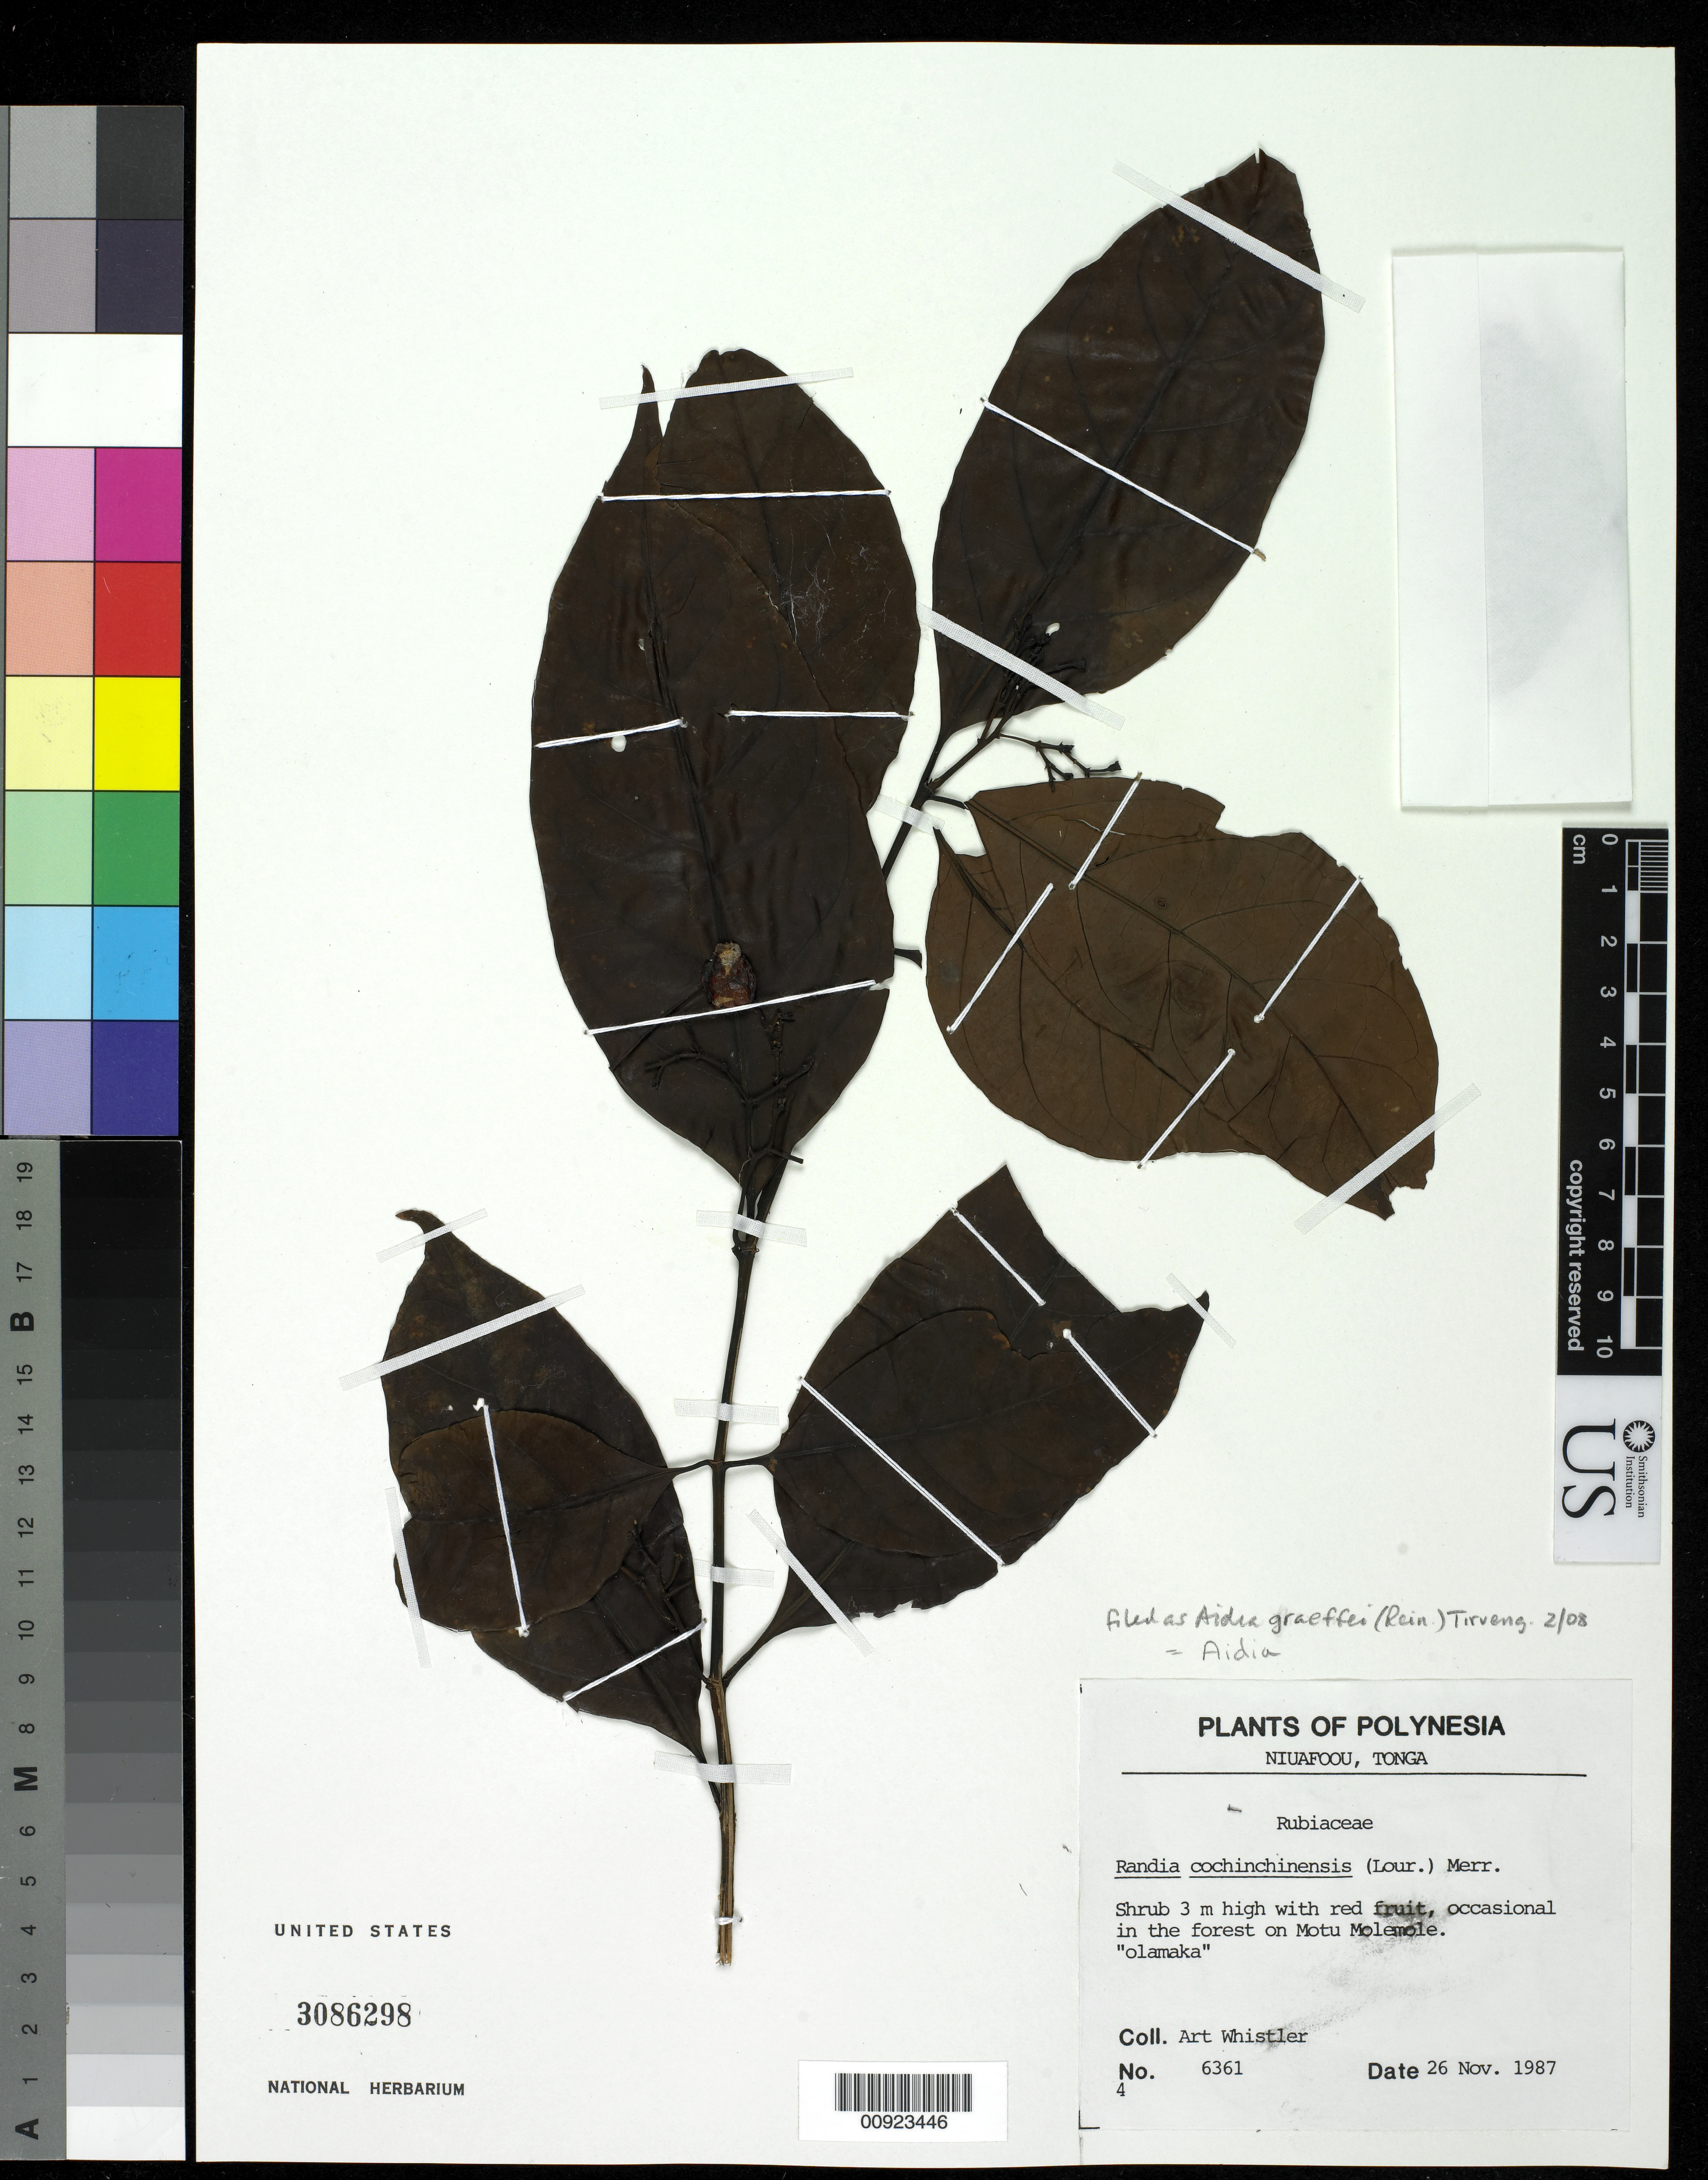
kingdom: Plantae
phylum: Tracheophyta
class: Magnoliopsida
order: Gentianales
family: Rubiaceae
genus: Aidia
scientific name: Aidia graeffei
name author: (Reinecke) Tirveng.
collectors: A. Whistler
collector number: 6361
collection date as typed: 26 Nov 1987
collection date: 1987-11-26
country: Tonga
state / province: Tonga Outliers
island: Niuafo'ou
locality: Motu Molemole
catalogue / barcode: US 3086298